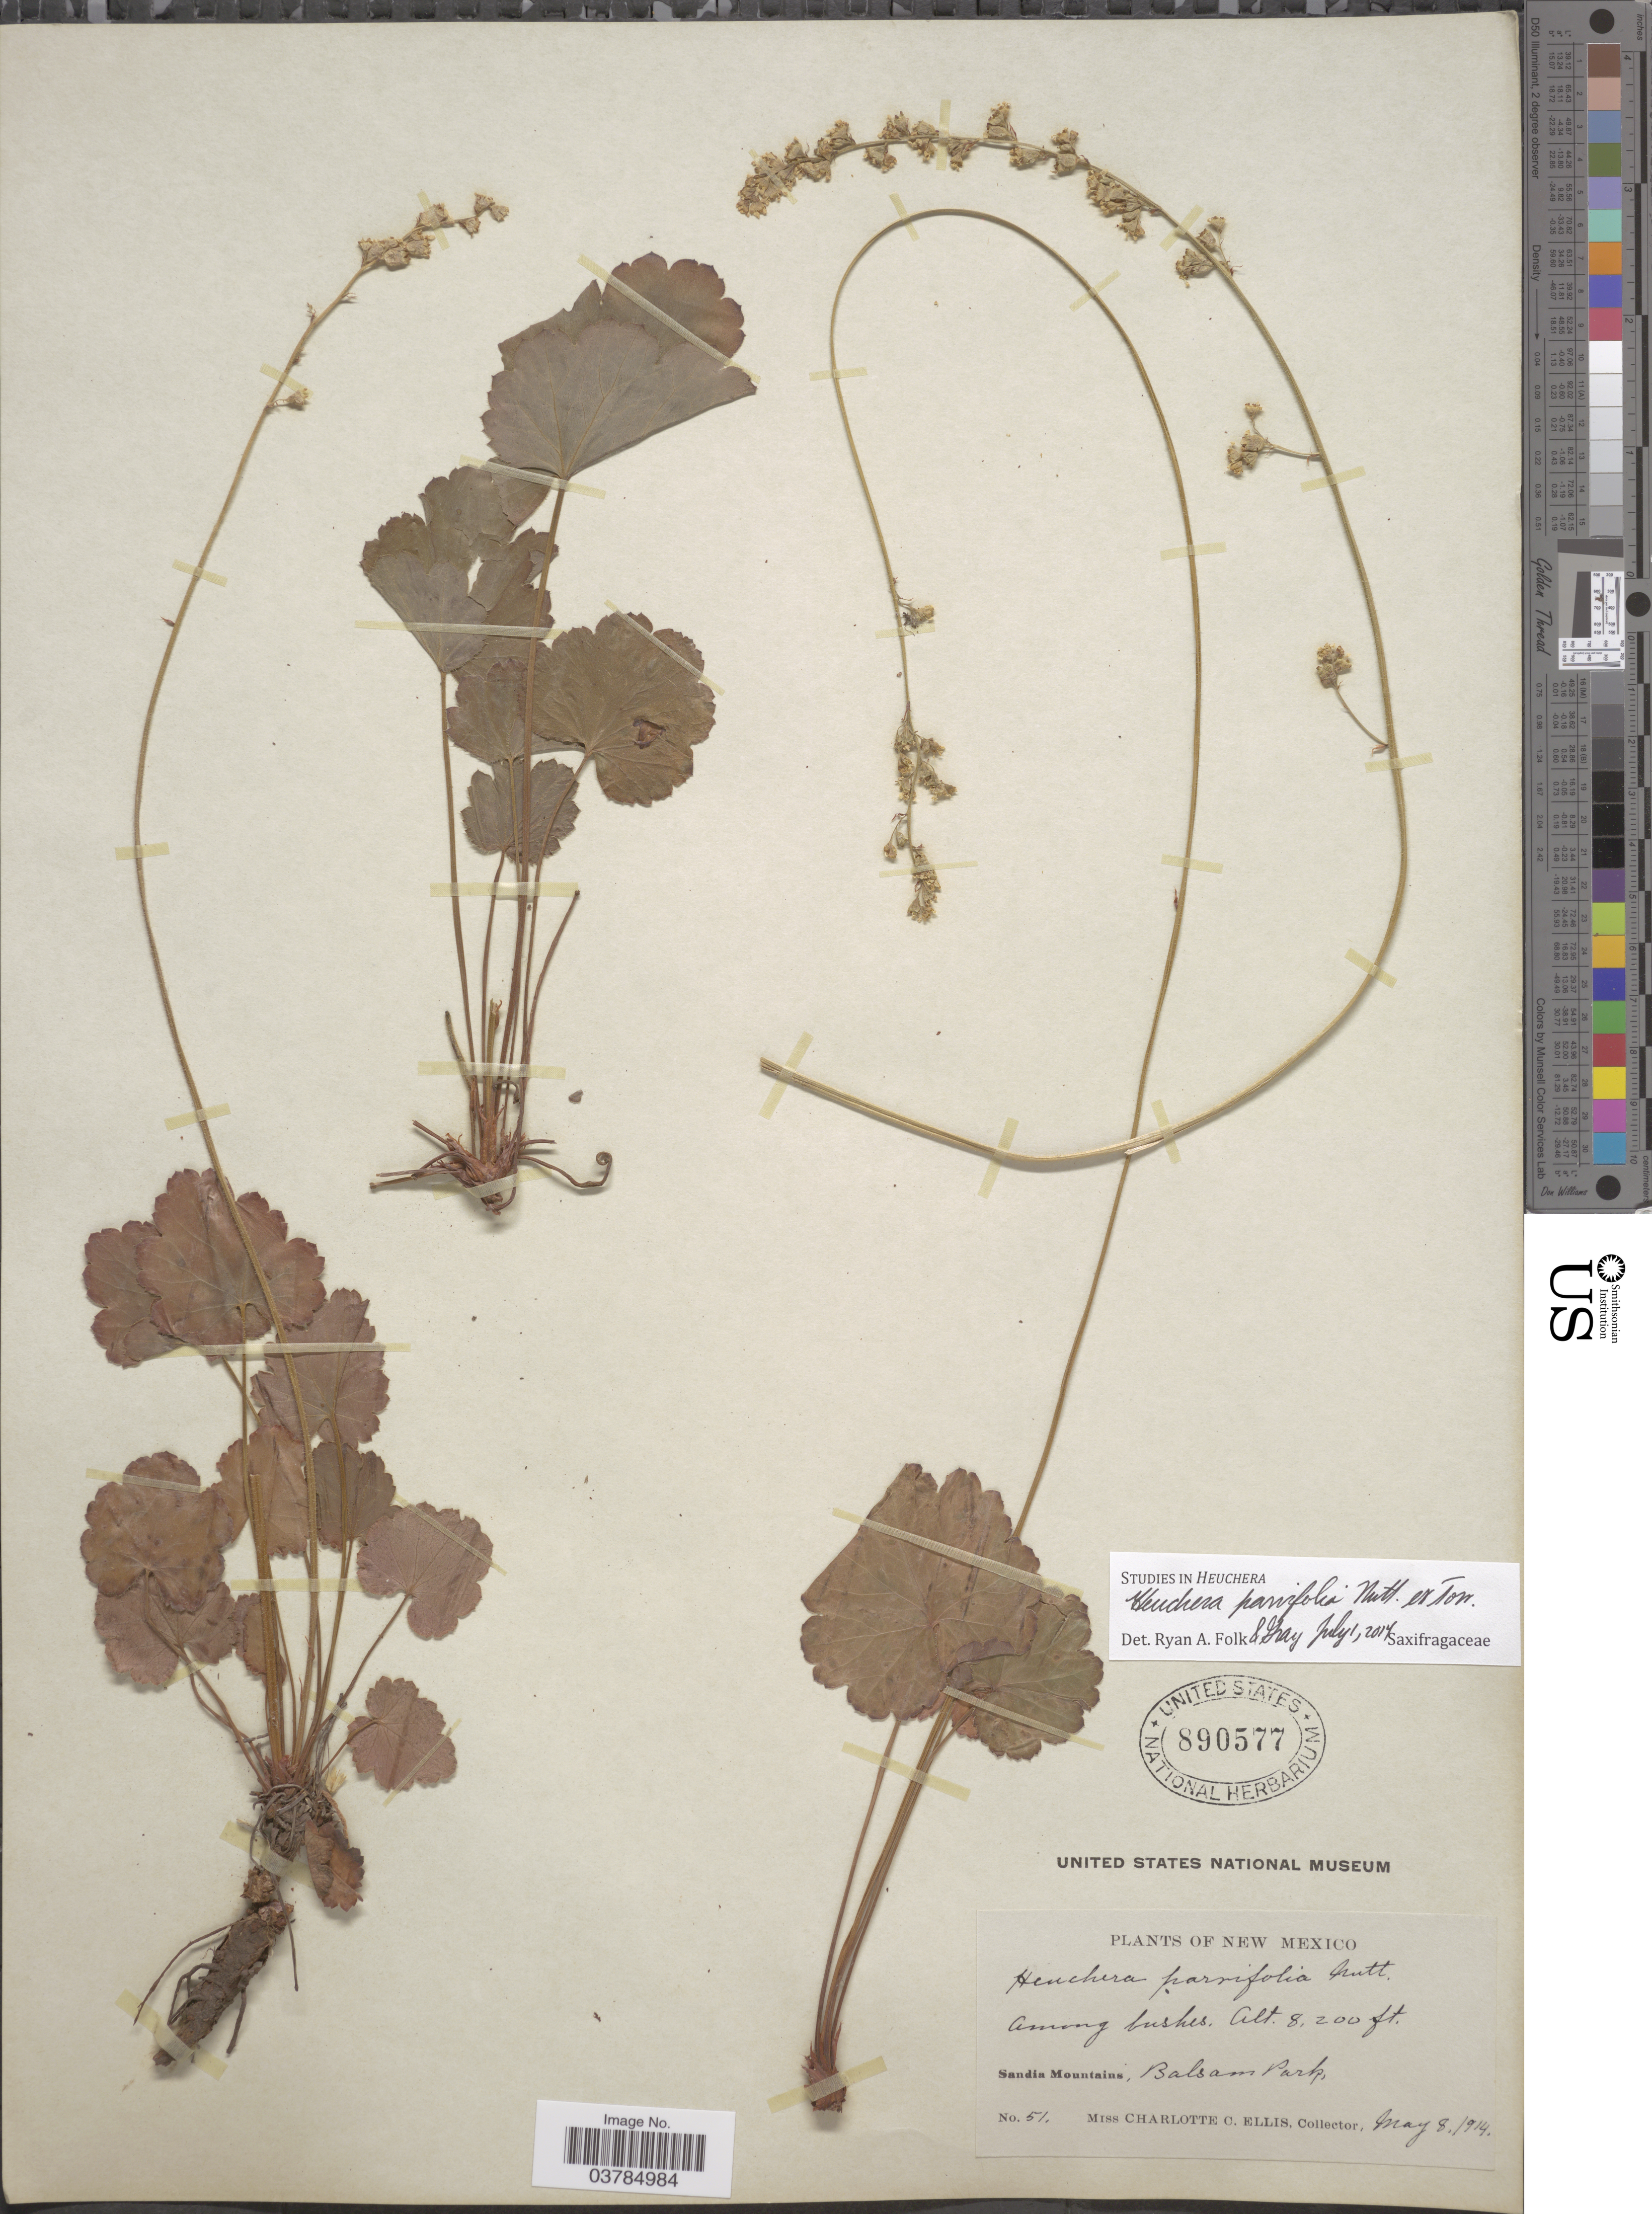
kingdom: Plantae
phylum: Tracheophyta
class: Magnoliopsida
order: Saxifragales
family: Saxifragaceae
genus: Heuchera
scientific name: Heuchera parvifolia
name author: Nutt.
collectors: C. C. Ellis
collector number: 51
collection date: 1914-05-08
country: United States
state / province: New Mexico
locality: Sandia Mountains, Balsam Park.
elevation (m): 2499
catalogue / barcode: US 890577